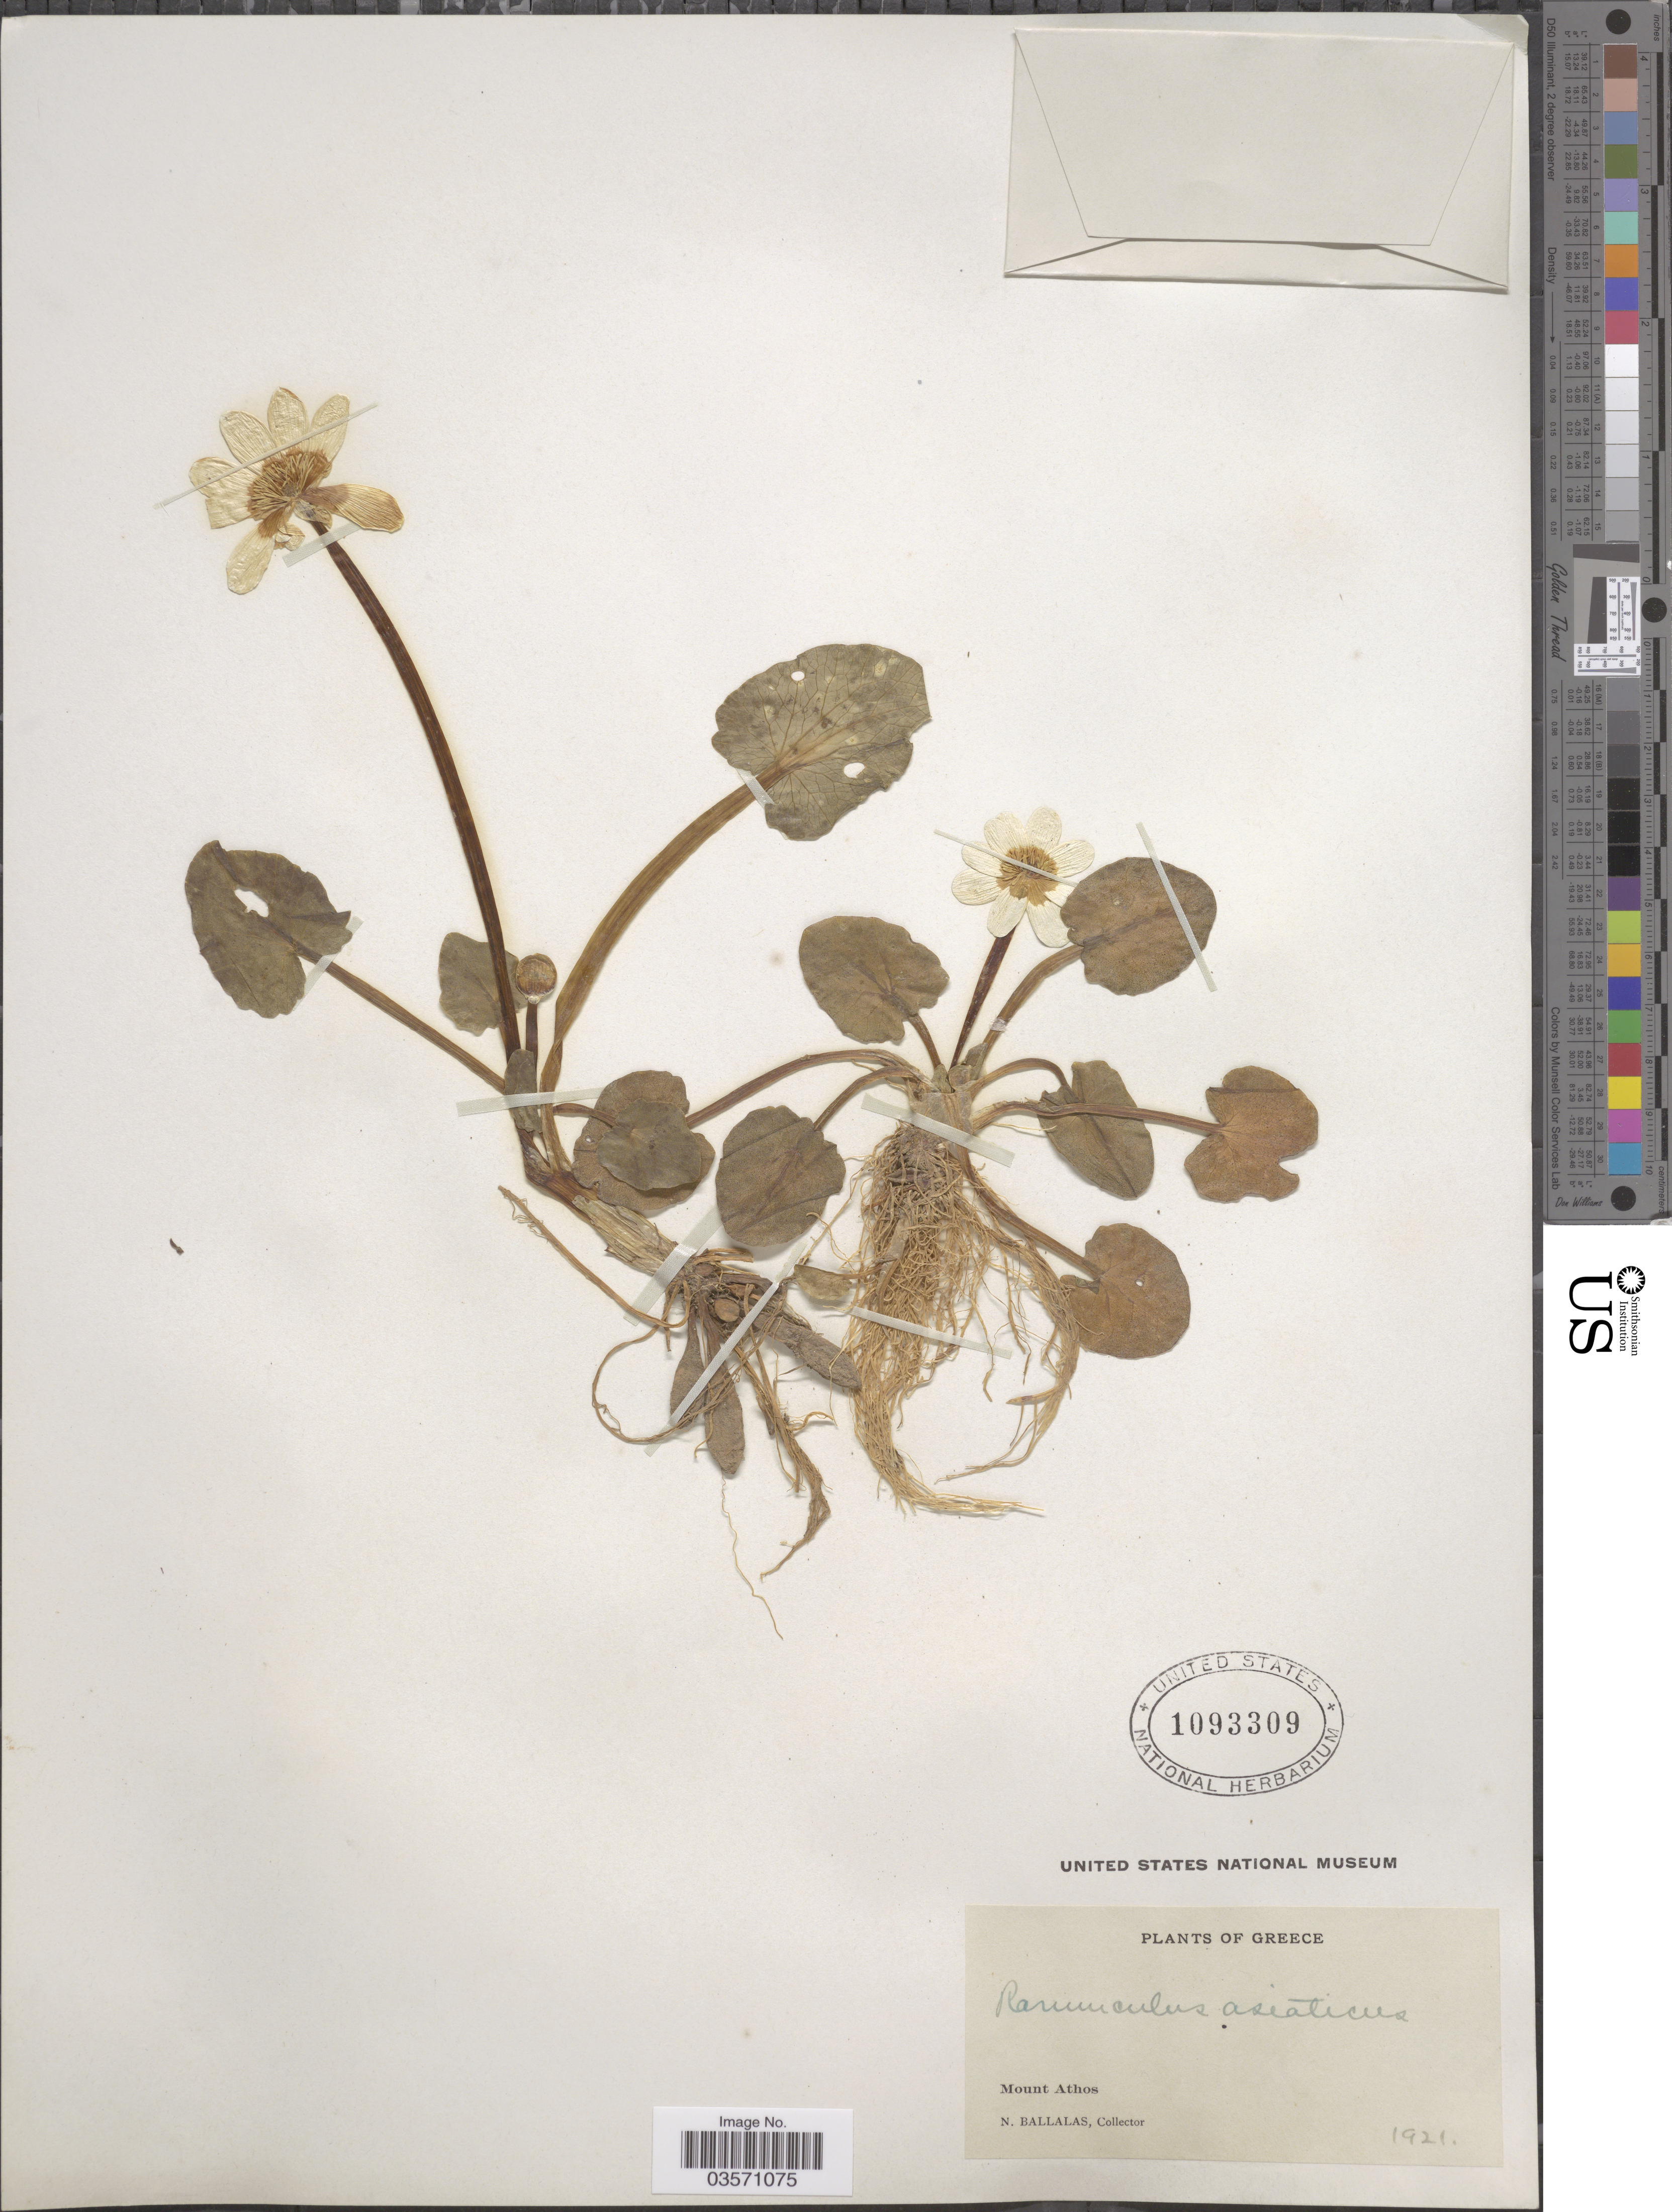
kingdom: Plantae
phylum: Tracheophyta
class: Magnoliopsida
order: Ranunculales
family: Ranunculaceae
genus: Ranunculus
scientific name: Ranunculus asiaticus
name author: L.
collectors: N. Ballalas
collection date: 1921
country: Greece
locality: Mount Athos.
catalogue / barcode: US 1093309